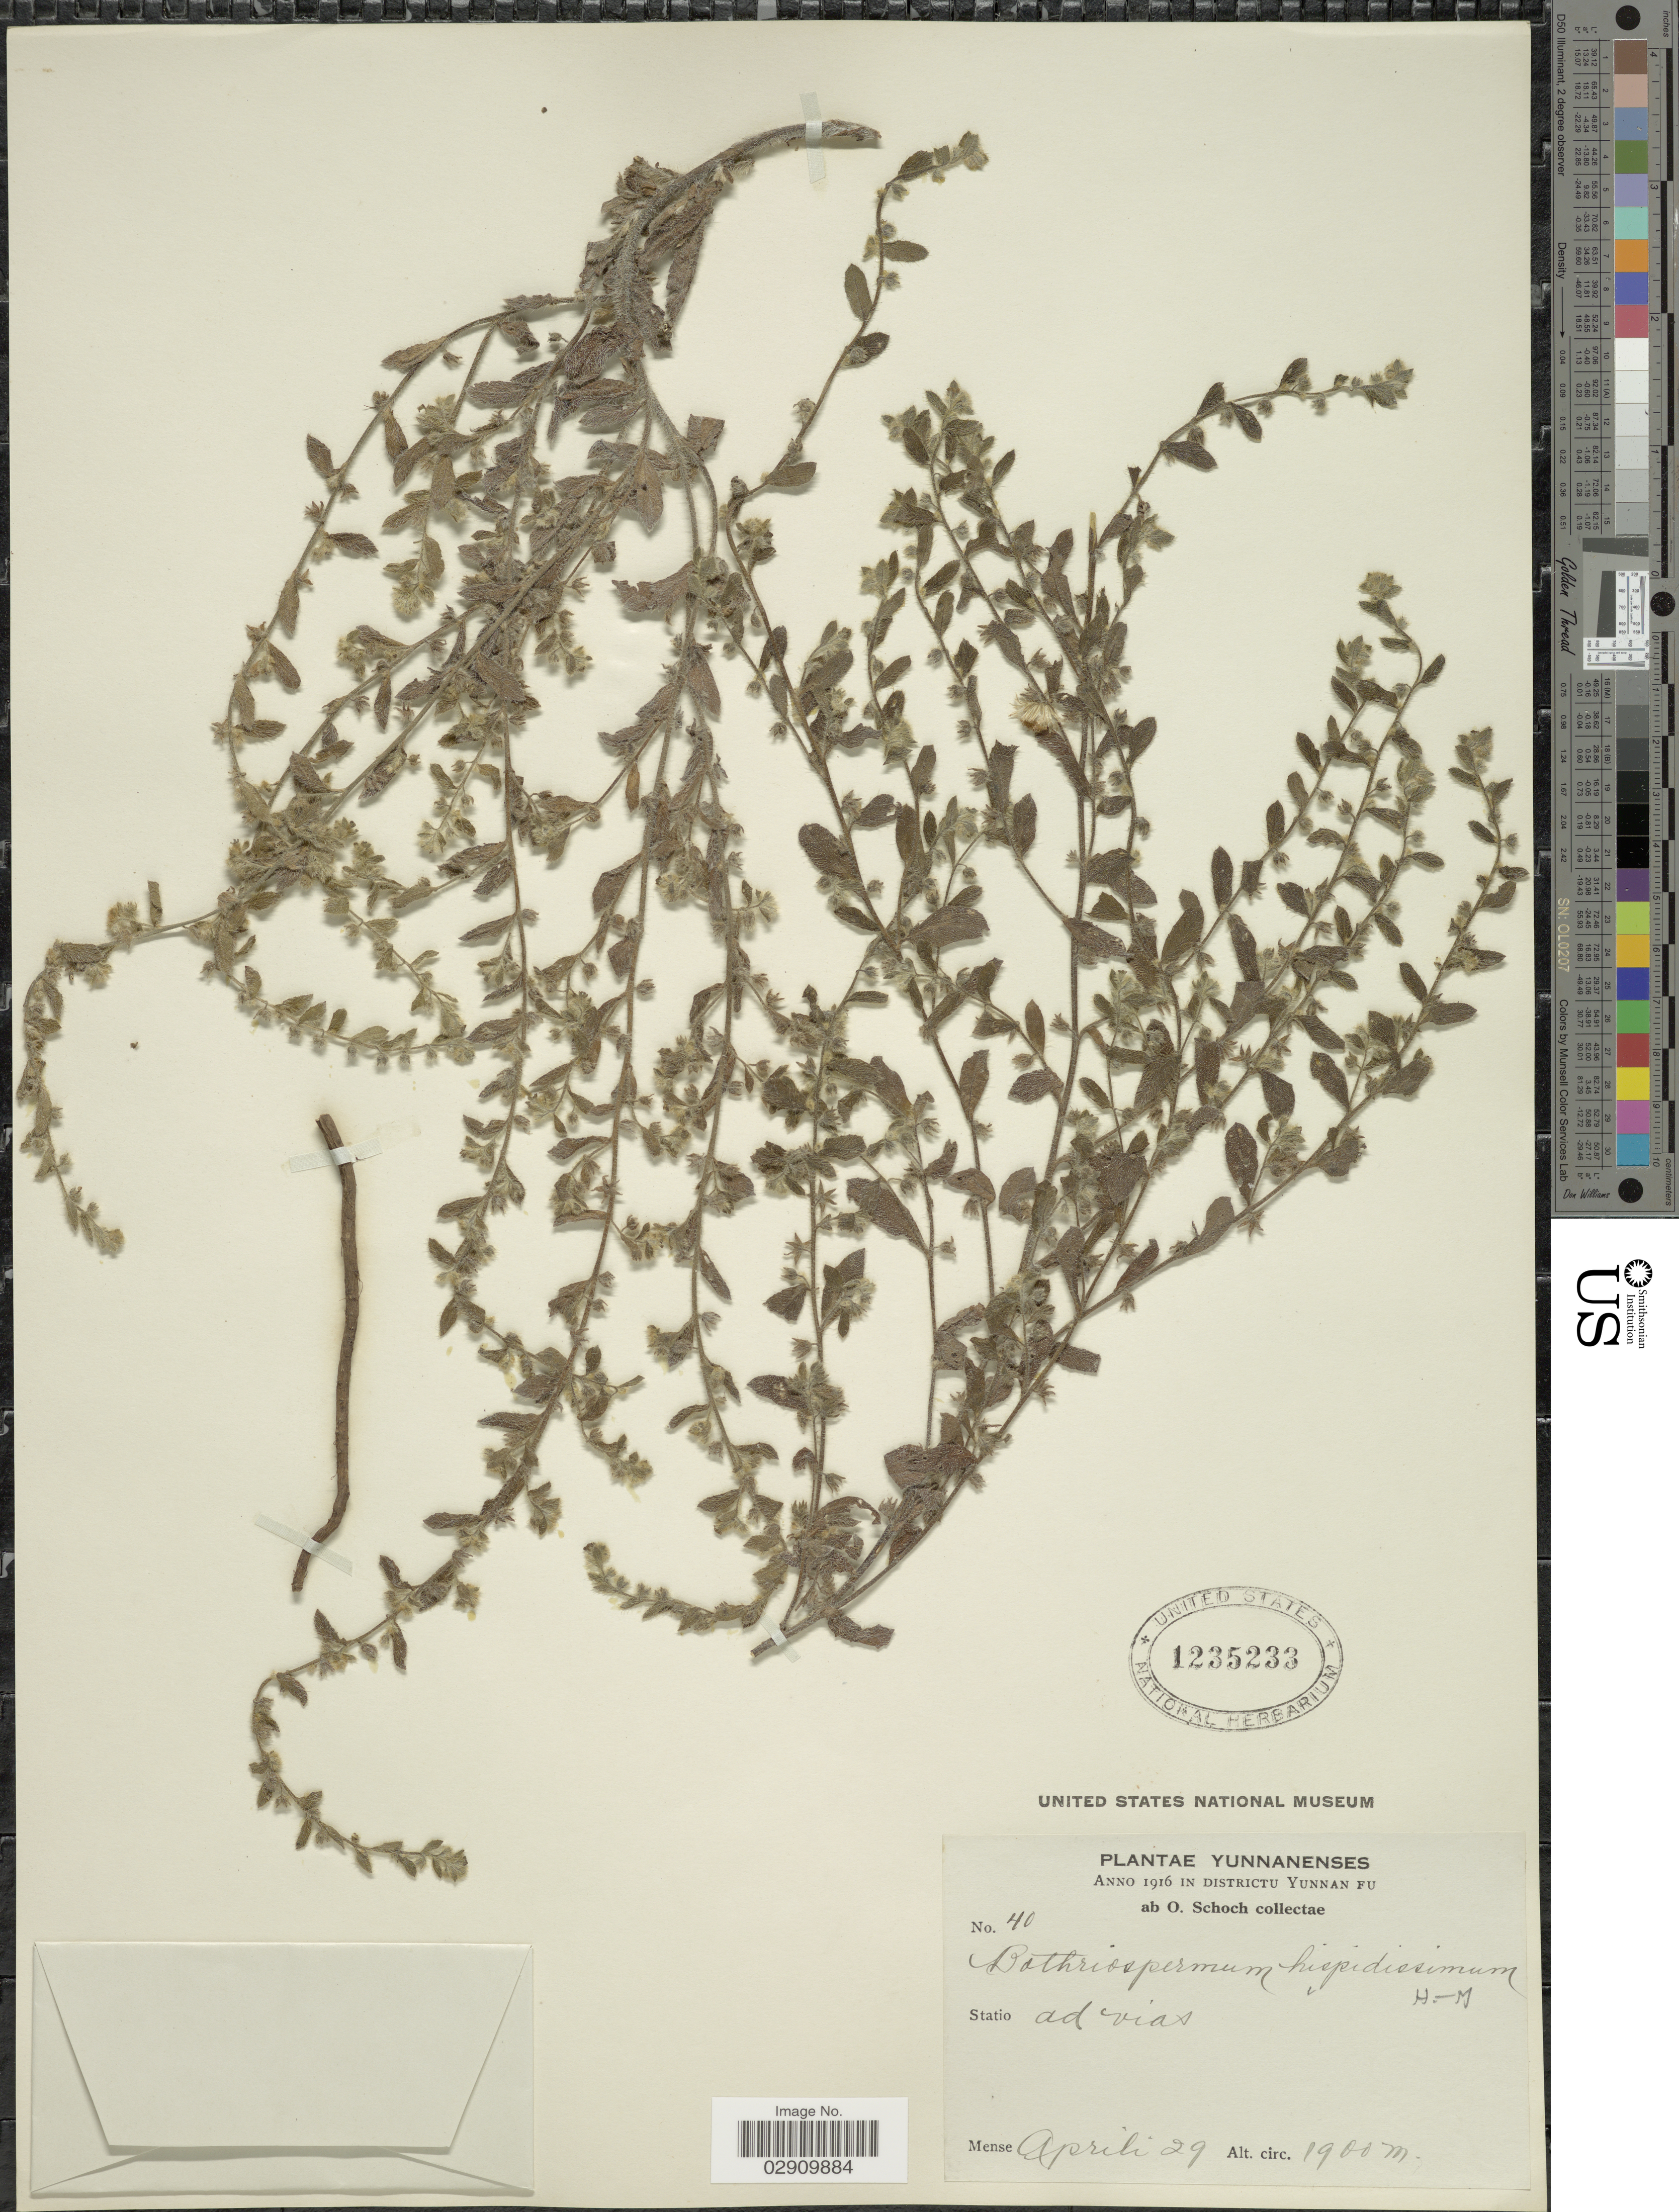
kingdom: Plantae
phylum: Tracheophyta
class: Magnoliopsida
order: Boraginales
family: Boraginaceae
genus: Bothriospermum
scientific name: Bothriospermum hispidissimum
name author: Hand.-Mazz.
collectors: O. Schoch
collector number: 40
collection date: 1916-04-29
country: China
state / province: Yunnan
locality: Districtu Yunnan Fu, Statio ad vias.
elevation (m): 1900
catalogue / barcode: US 1235233